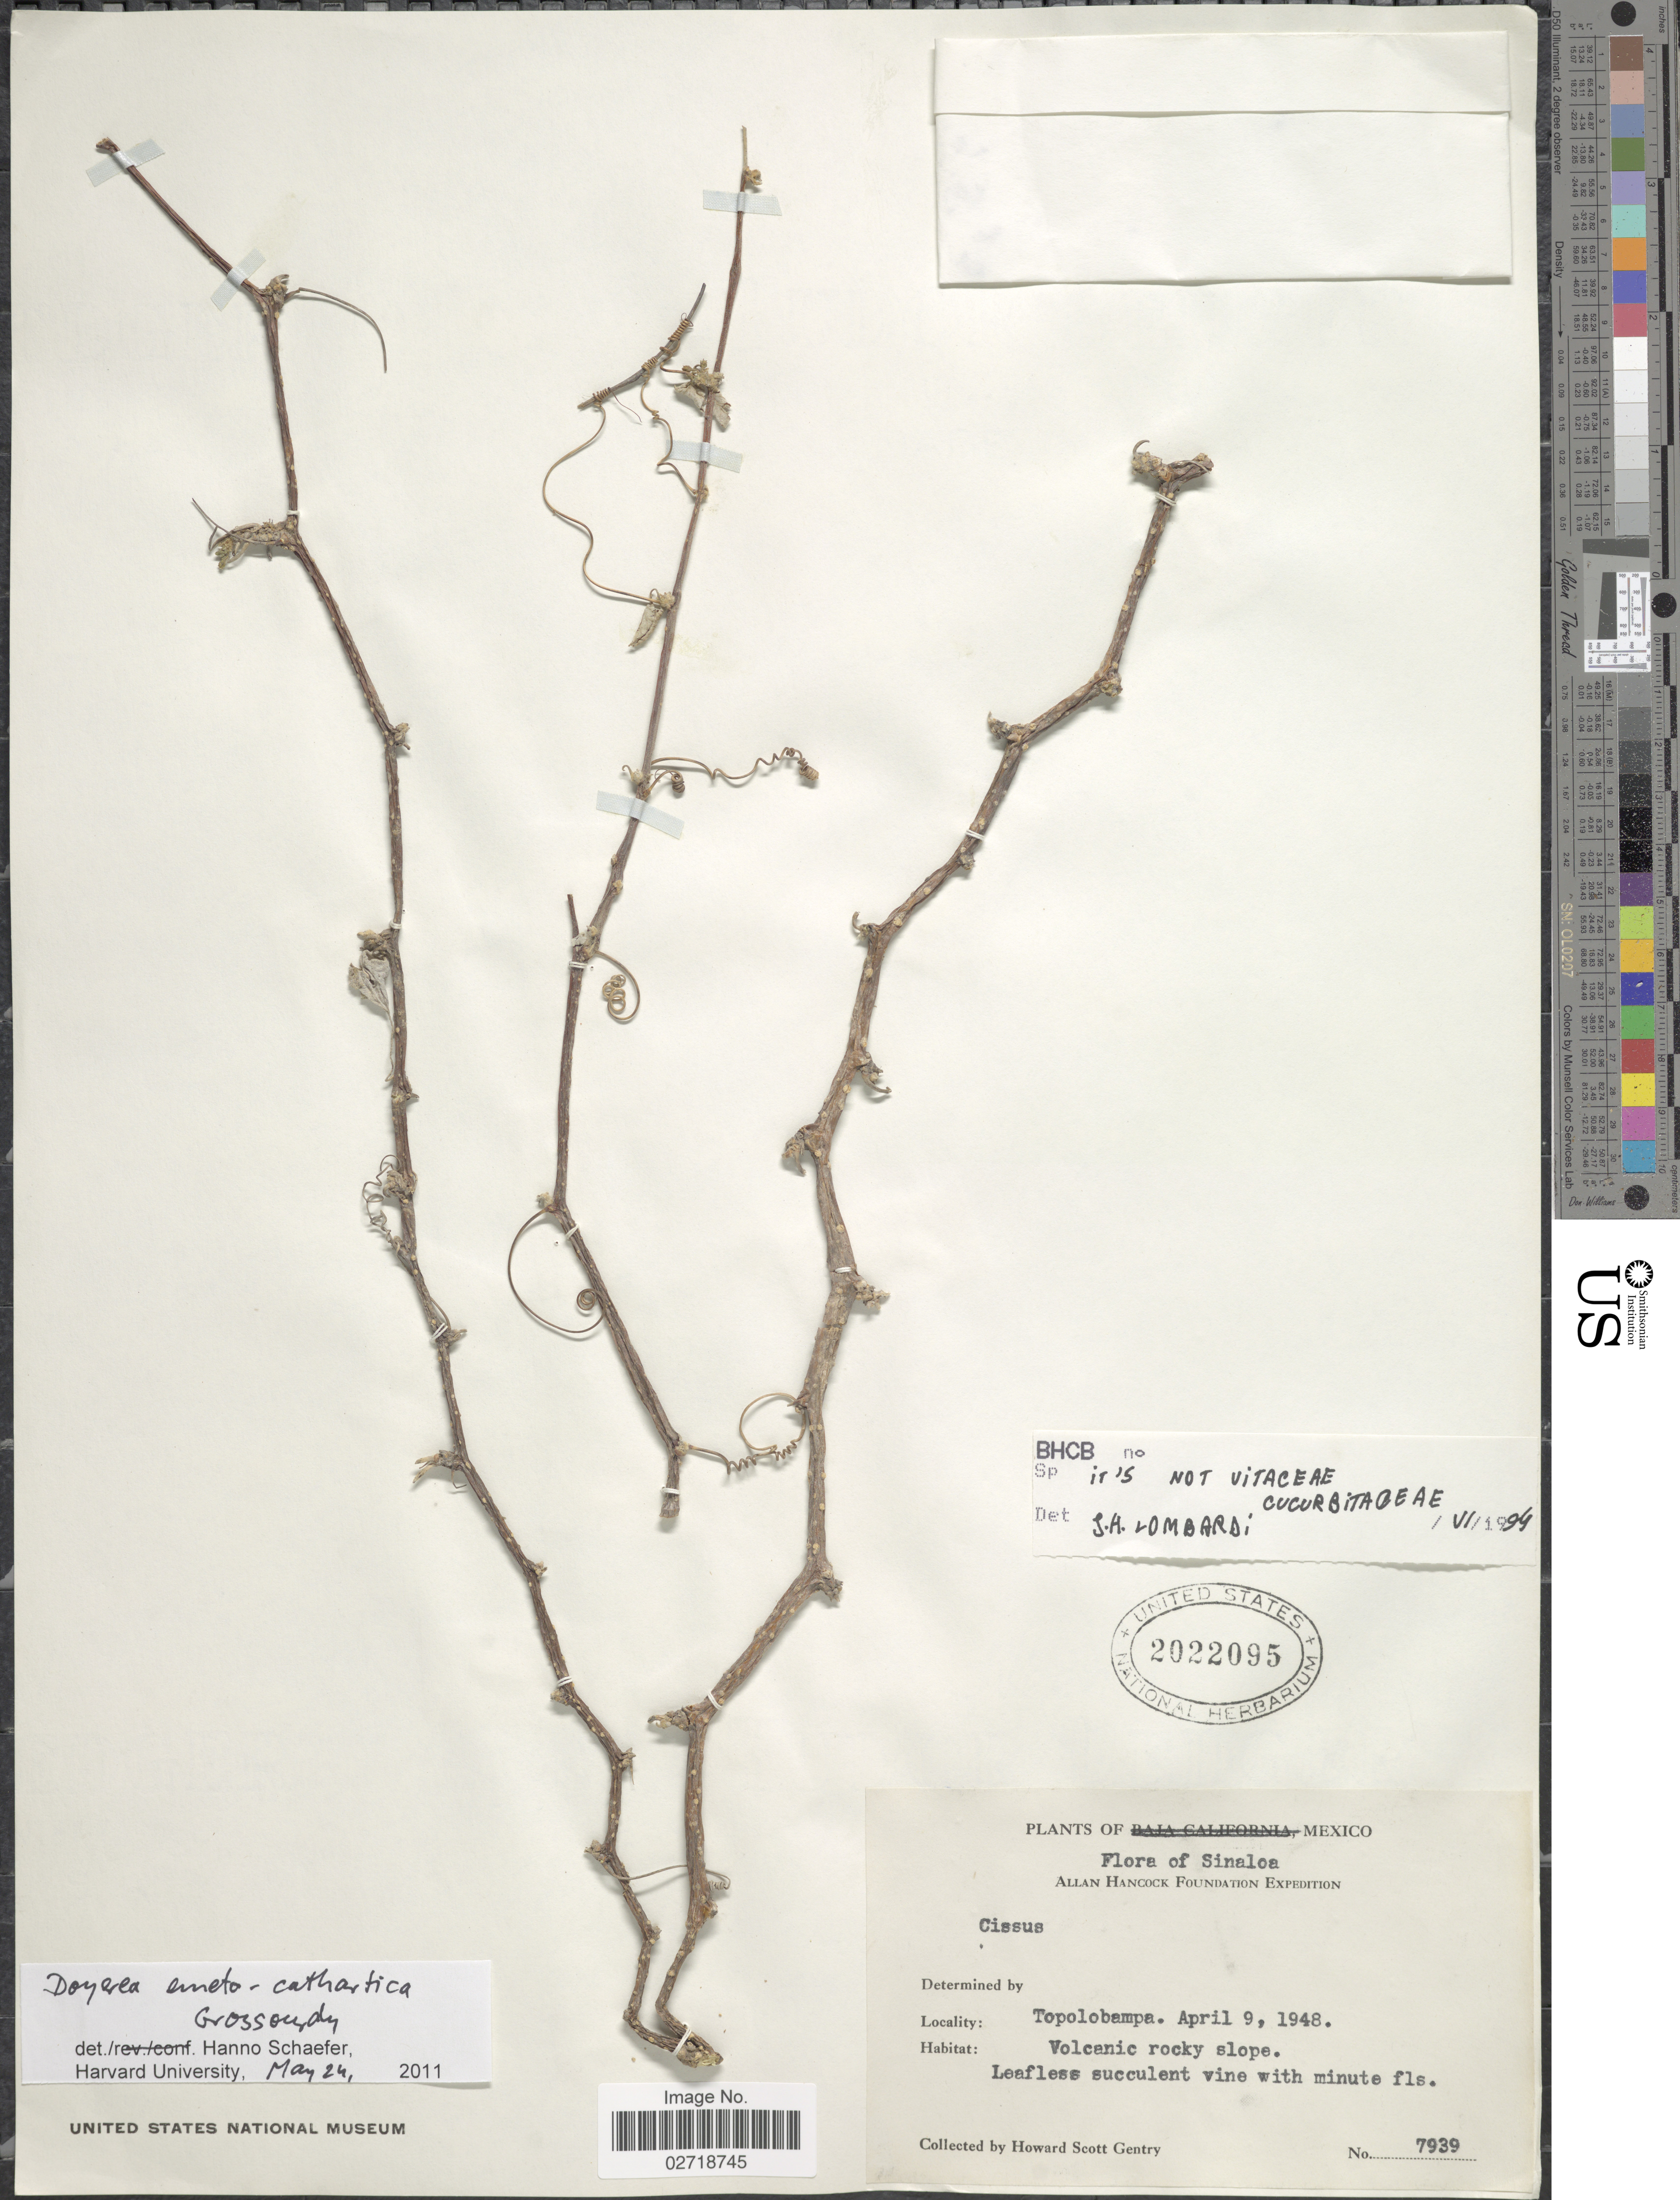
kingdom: Plantae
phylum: Tracheophyta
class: Magnoliopsida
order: Cucurbitales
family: Cucurbitaceae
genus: Doyerea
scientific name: Doyerea emetocathartica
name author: Grousordy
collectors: H. S. Gentry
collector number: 7939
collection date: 1948-04-09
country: Mexico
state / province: Sinaloa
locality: Topolobampa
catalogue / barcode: US 2022095